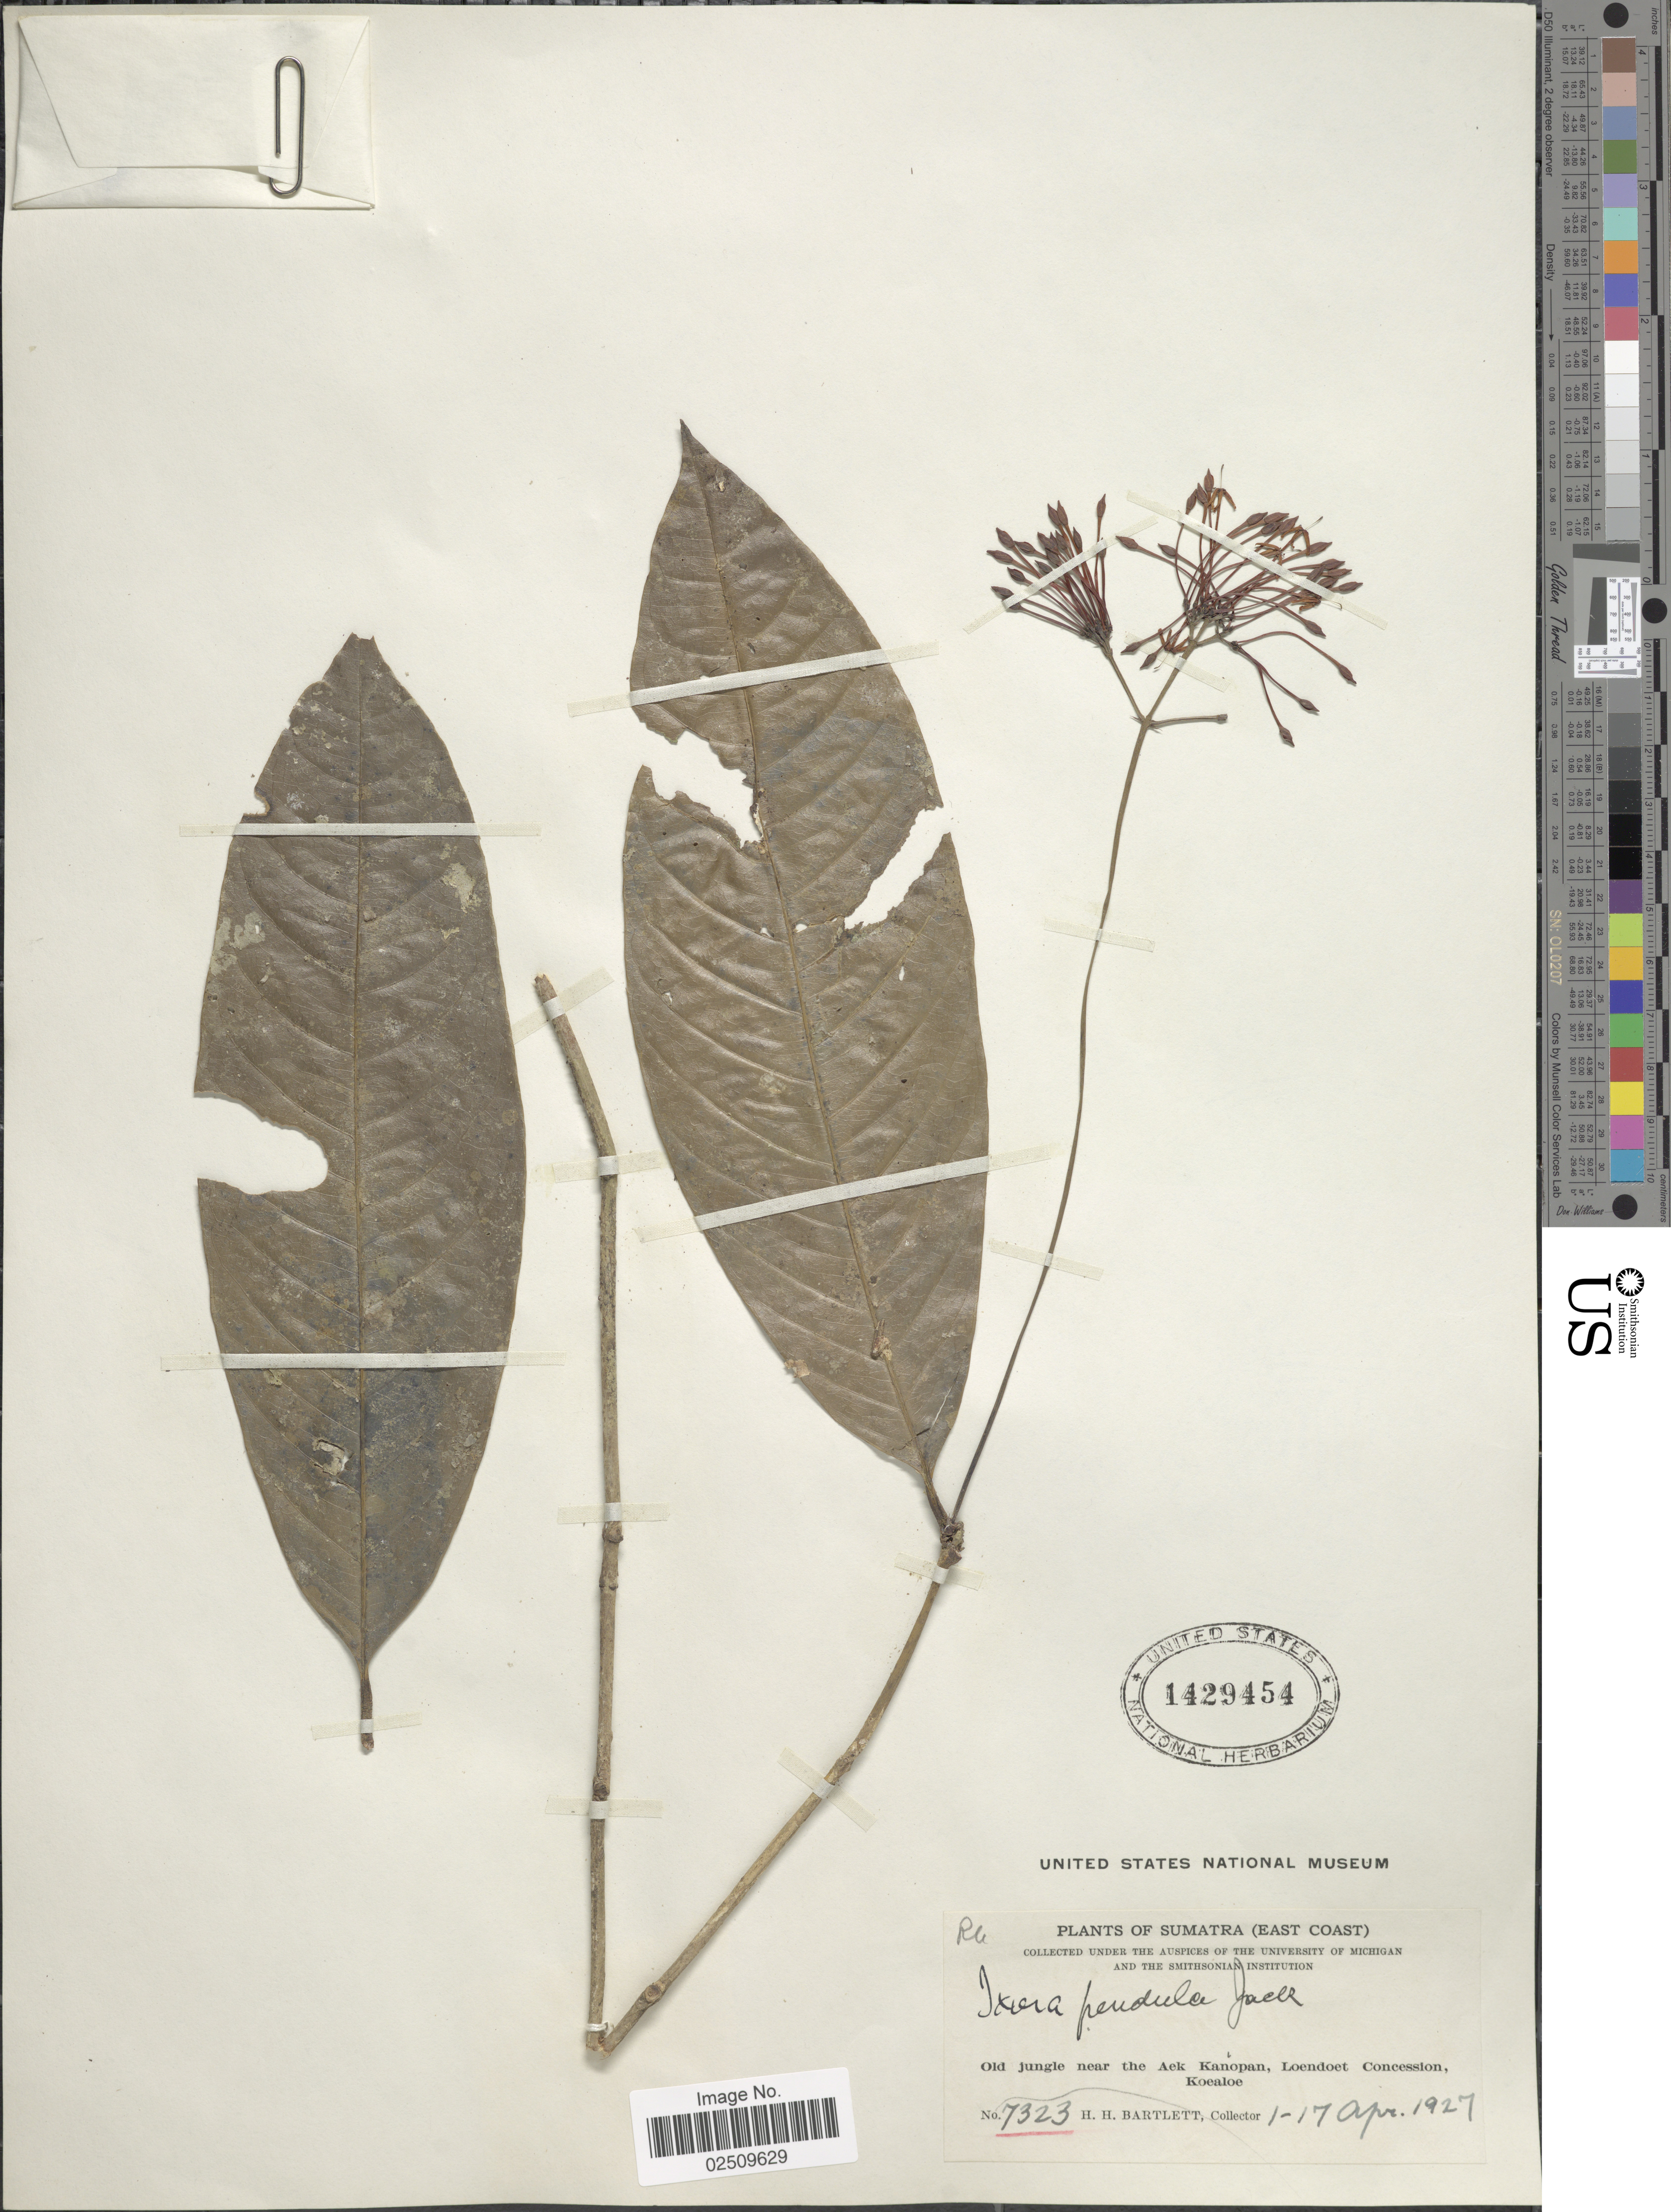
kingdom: Plantae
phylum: Tracheophyta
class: Magnoliopsida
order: Gentianales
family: Rubiaceae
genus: Ixora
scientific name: Ixora pendula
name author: Jack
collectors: H. H. Bartlett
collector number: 7323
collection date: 1927-04-01/1927-04-17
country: Indonesia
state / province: Sumatra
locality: (East Coast) Old jungle near the Aek Kanopan, Loendoet Concession, Koealoe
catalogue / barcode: US 1429454